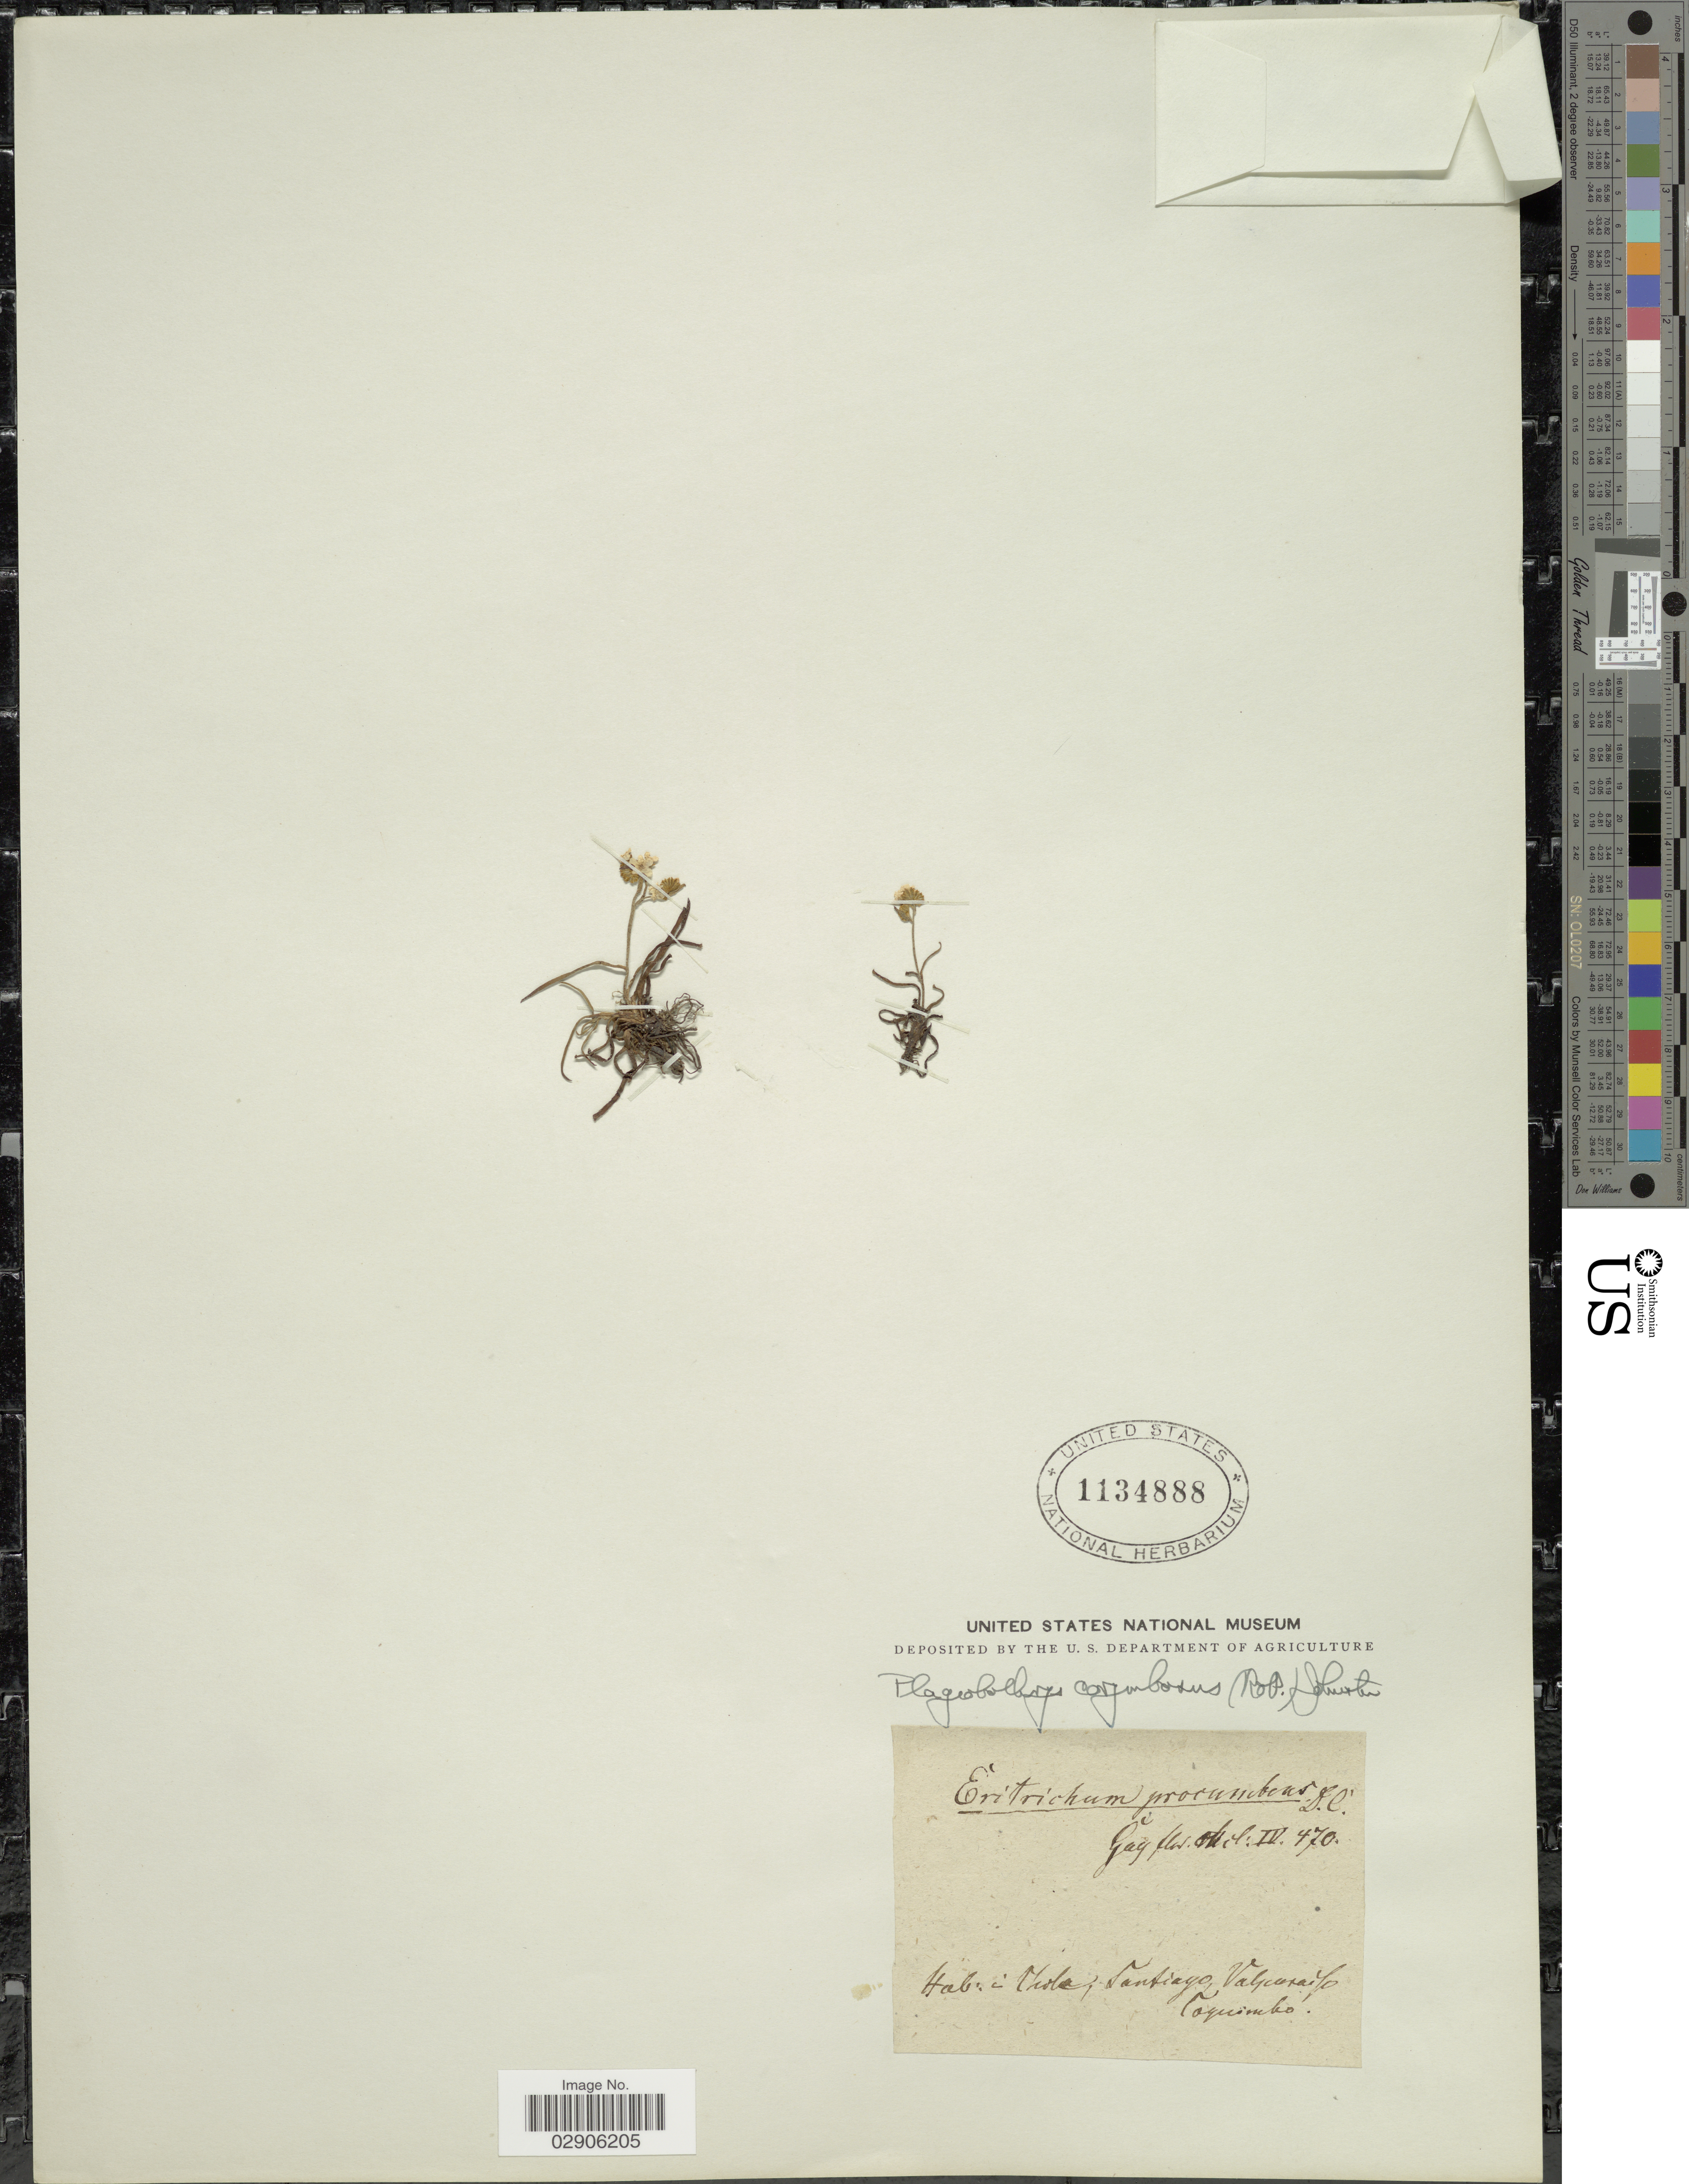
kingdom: Plantae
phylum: Tracheophyta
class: Magnoliopsida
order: Boraginales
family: Boraginaceae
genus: Plagiobothrys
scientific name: Plagiobothrys corymbosus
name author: (Ruiz & Pav.) I.M. Johnst.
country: Chile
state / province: Coquimbo (IV)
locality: Tiola [interpreted], Santiago, Valparaiso, Coquimbo.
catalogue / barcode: US 1134888